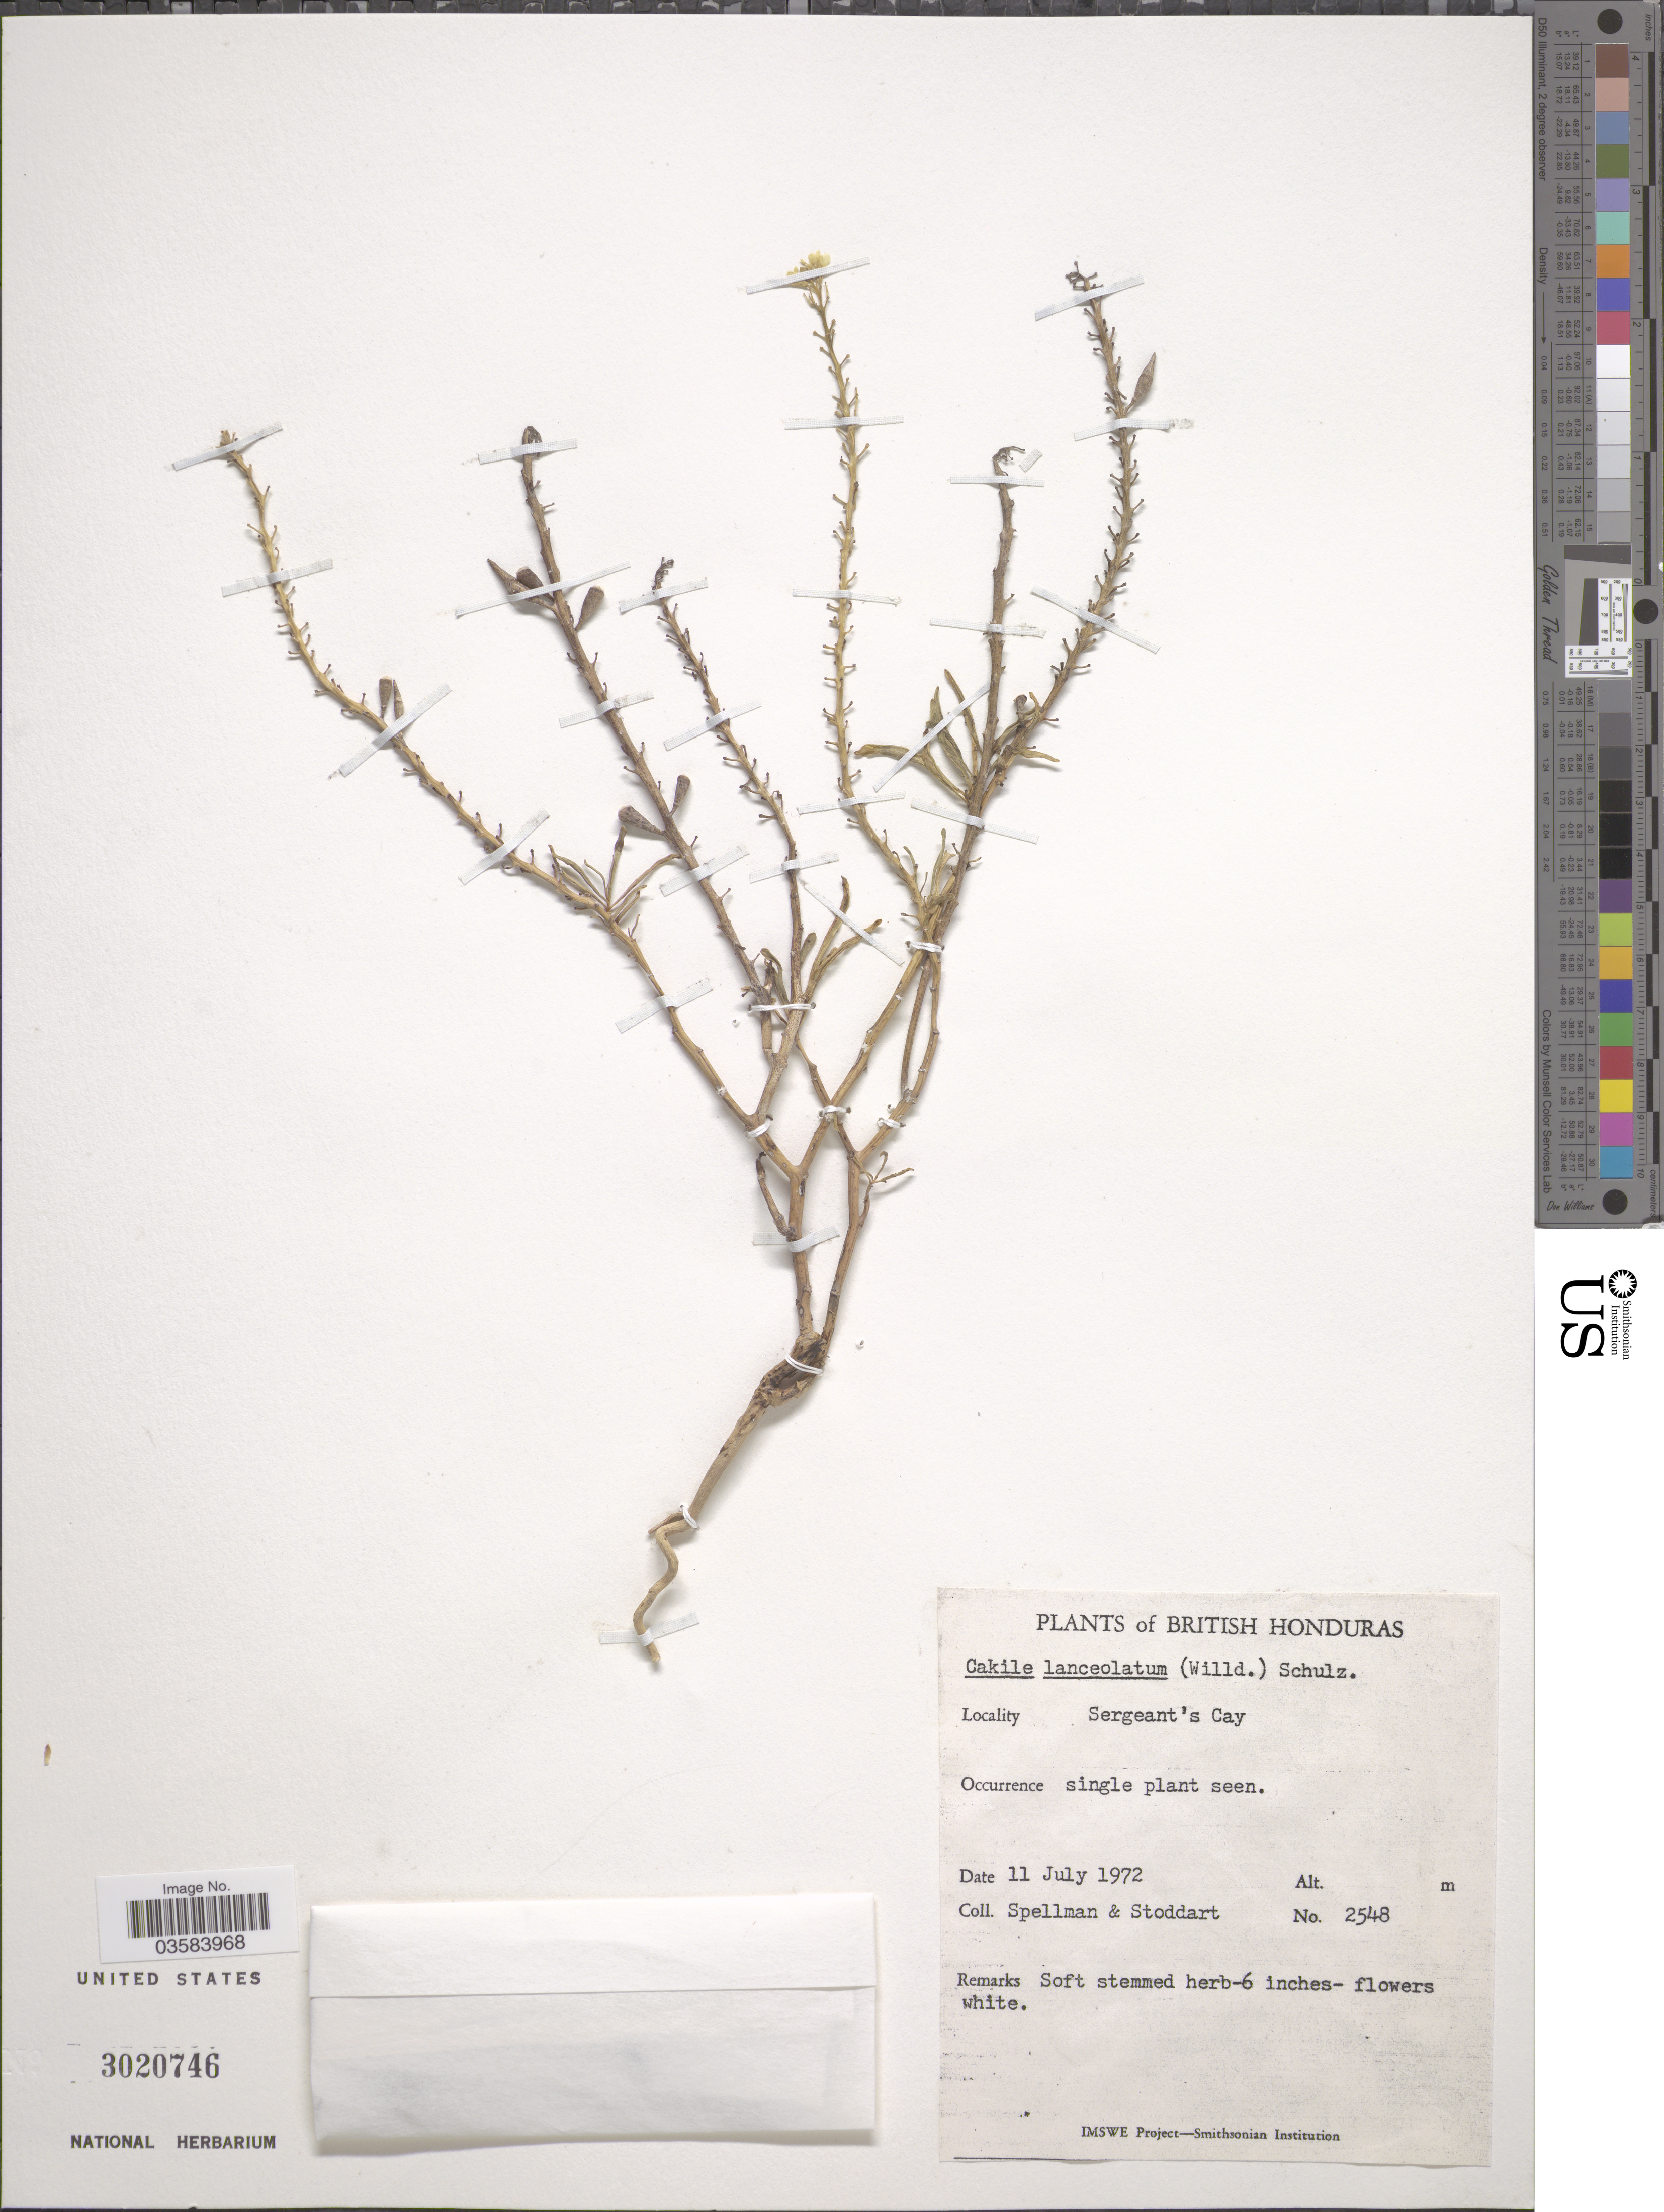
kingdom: Plantae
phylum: Tracheophyta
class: Magnoliopsida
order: Brassicales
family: Brassicaceae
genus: Cakile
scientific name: Cakile lanceolata subsp. lanceolata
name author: (Willd.) O.E. Schulz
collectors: Spellman, -- & -. Stoddart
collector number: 2548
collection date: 1972-07-11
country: Belize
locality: British Honduras. Sergeant's Cay.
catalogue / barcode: US 3020746